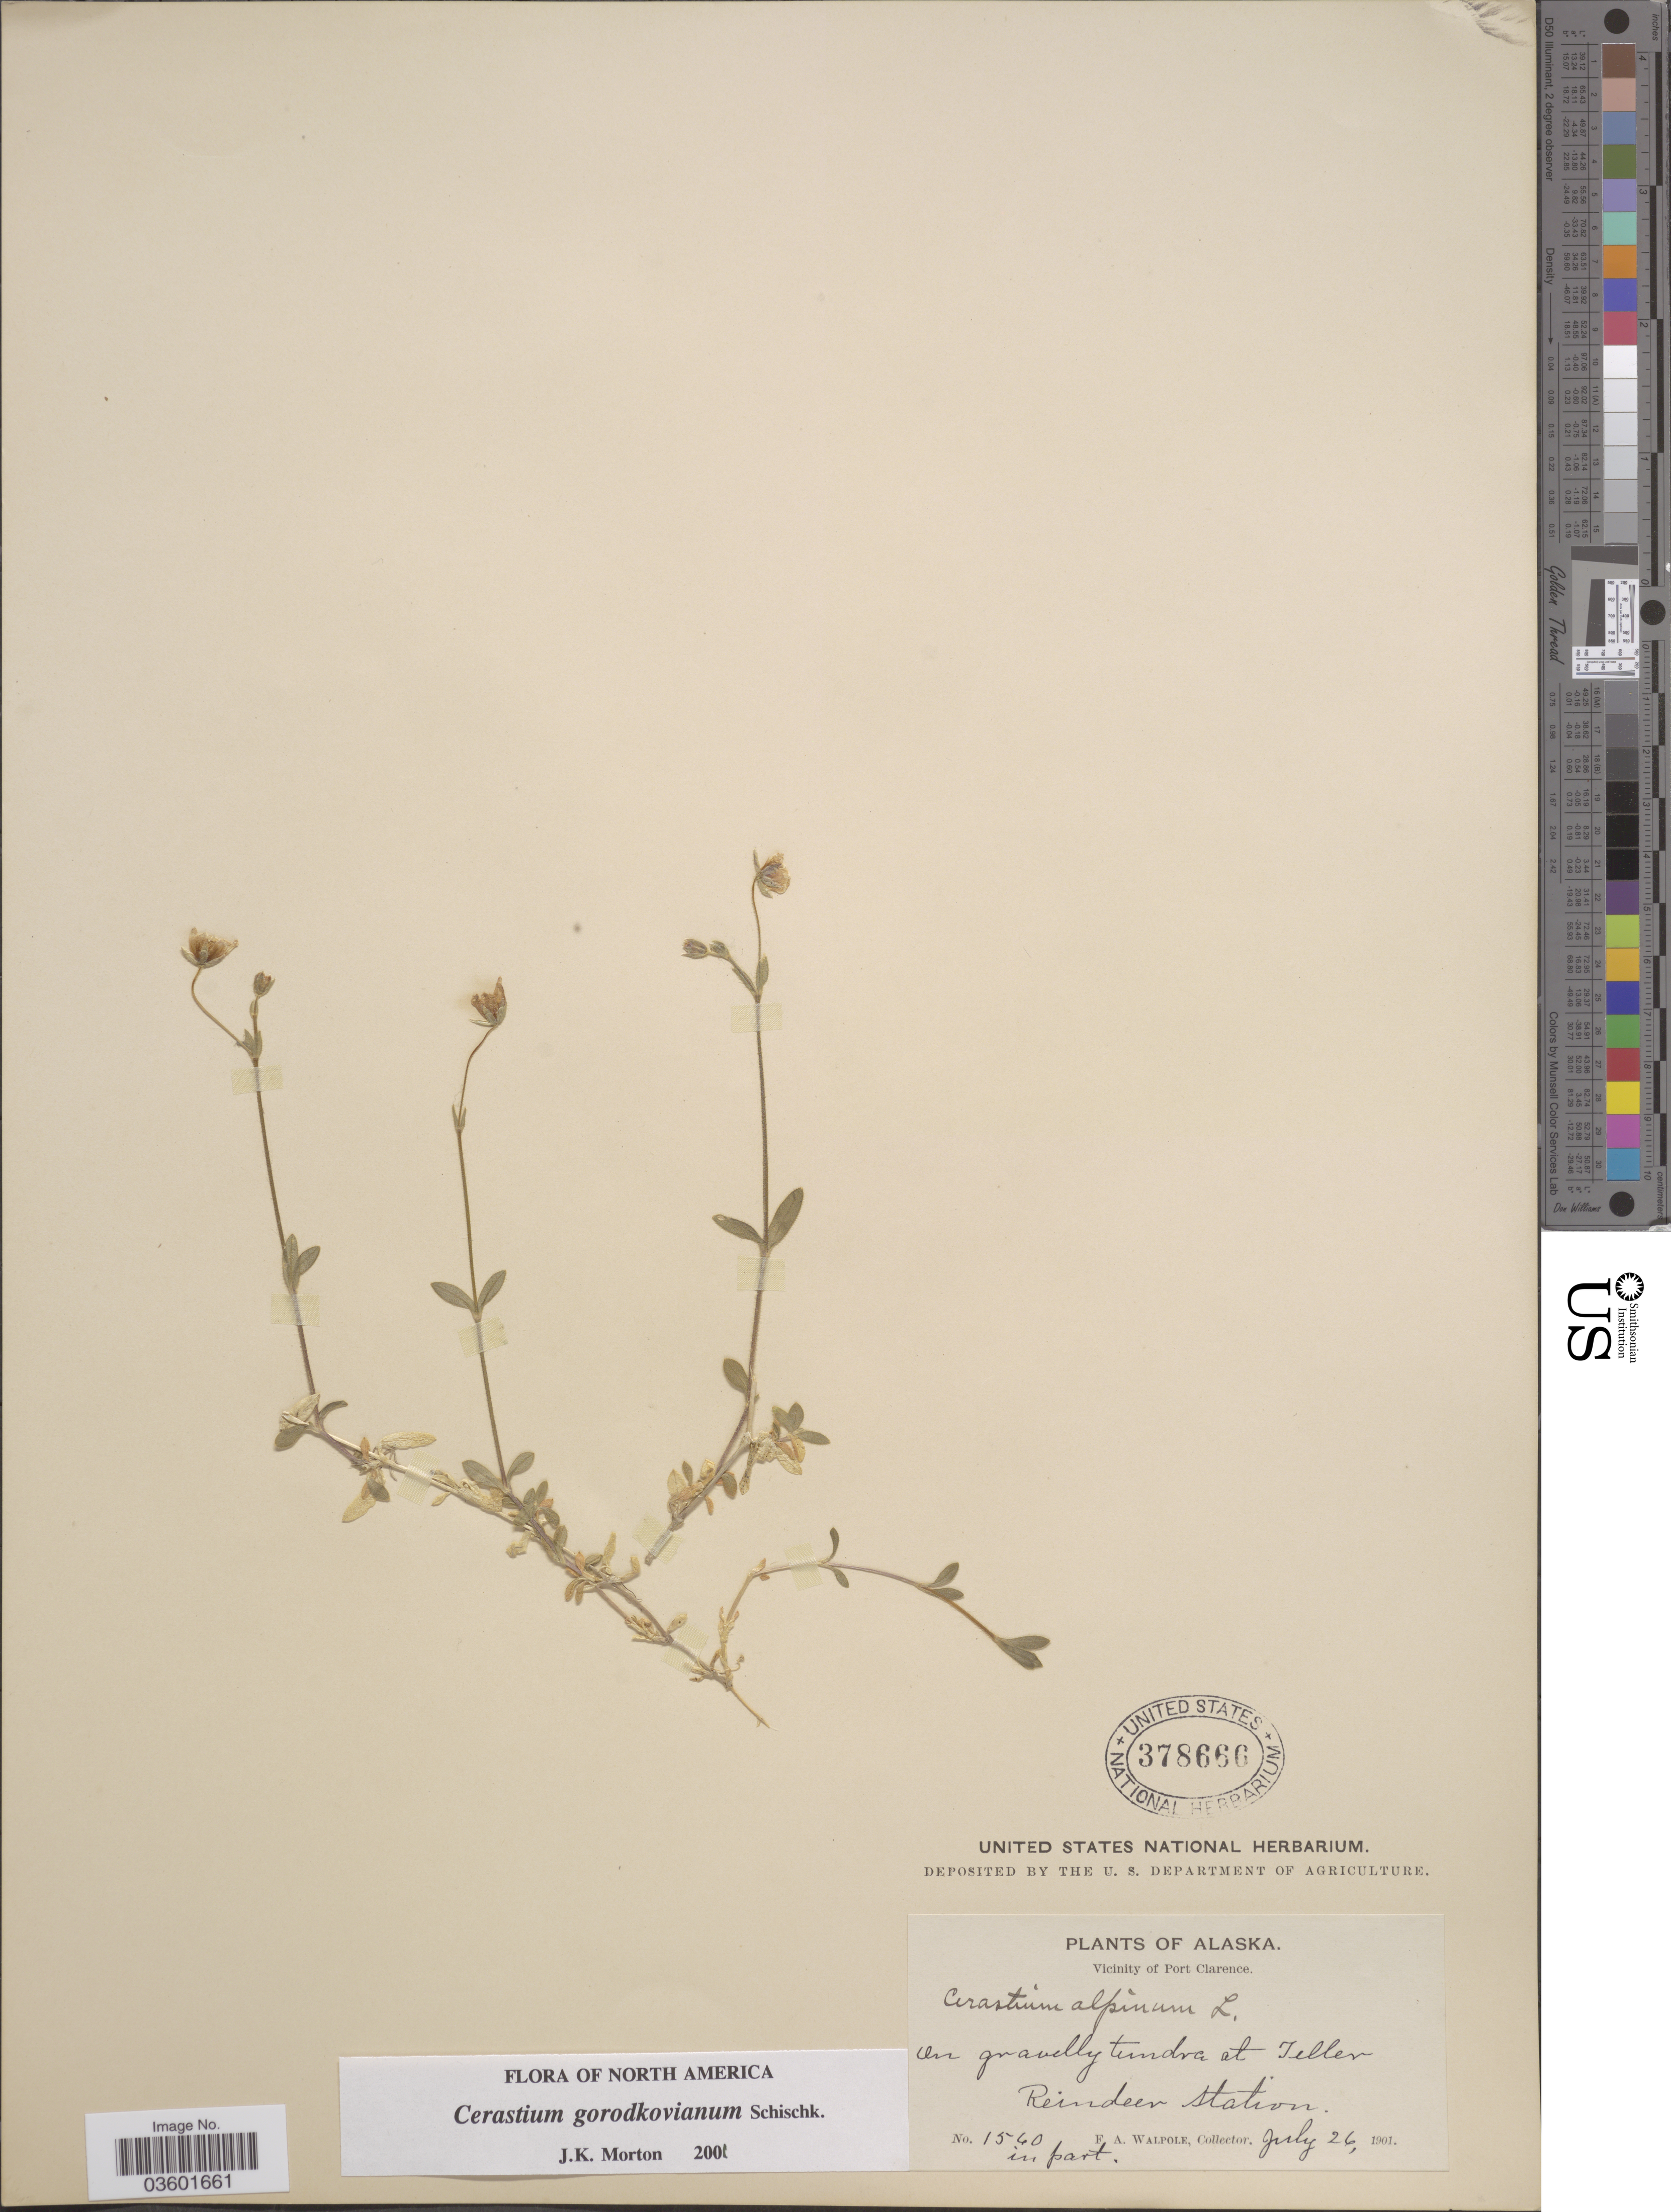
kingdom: Plantae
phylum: Tracheophyta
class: Magnoliopsida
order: Caryophyllales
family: Caryophyllaceae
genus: Cerastium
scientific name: Cerastium gorodkovianum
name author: Schischk.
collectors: F. Walpole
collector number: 1540*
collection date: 1901-07-26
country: United States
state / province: Alaska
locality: Vicinity of Port Clarence. At Teller Reindeer Station.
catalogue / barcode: US 378666